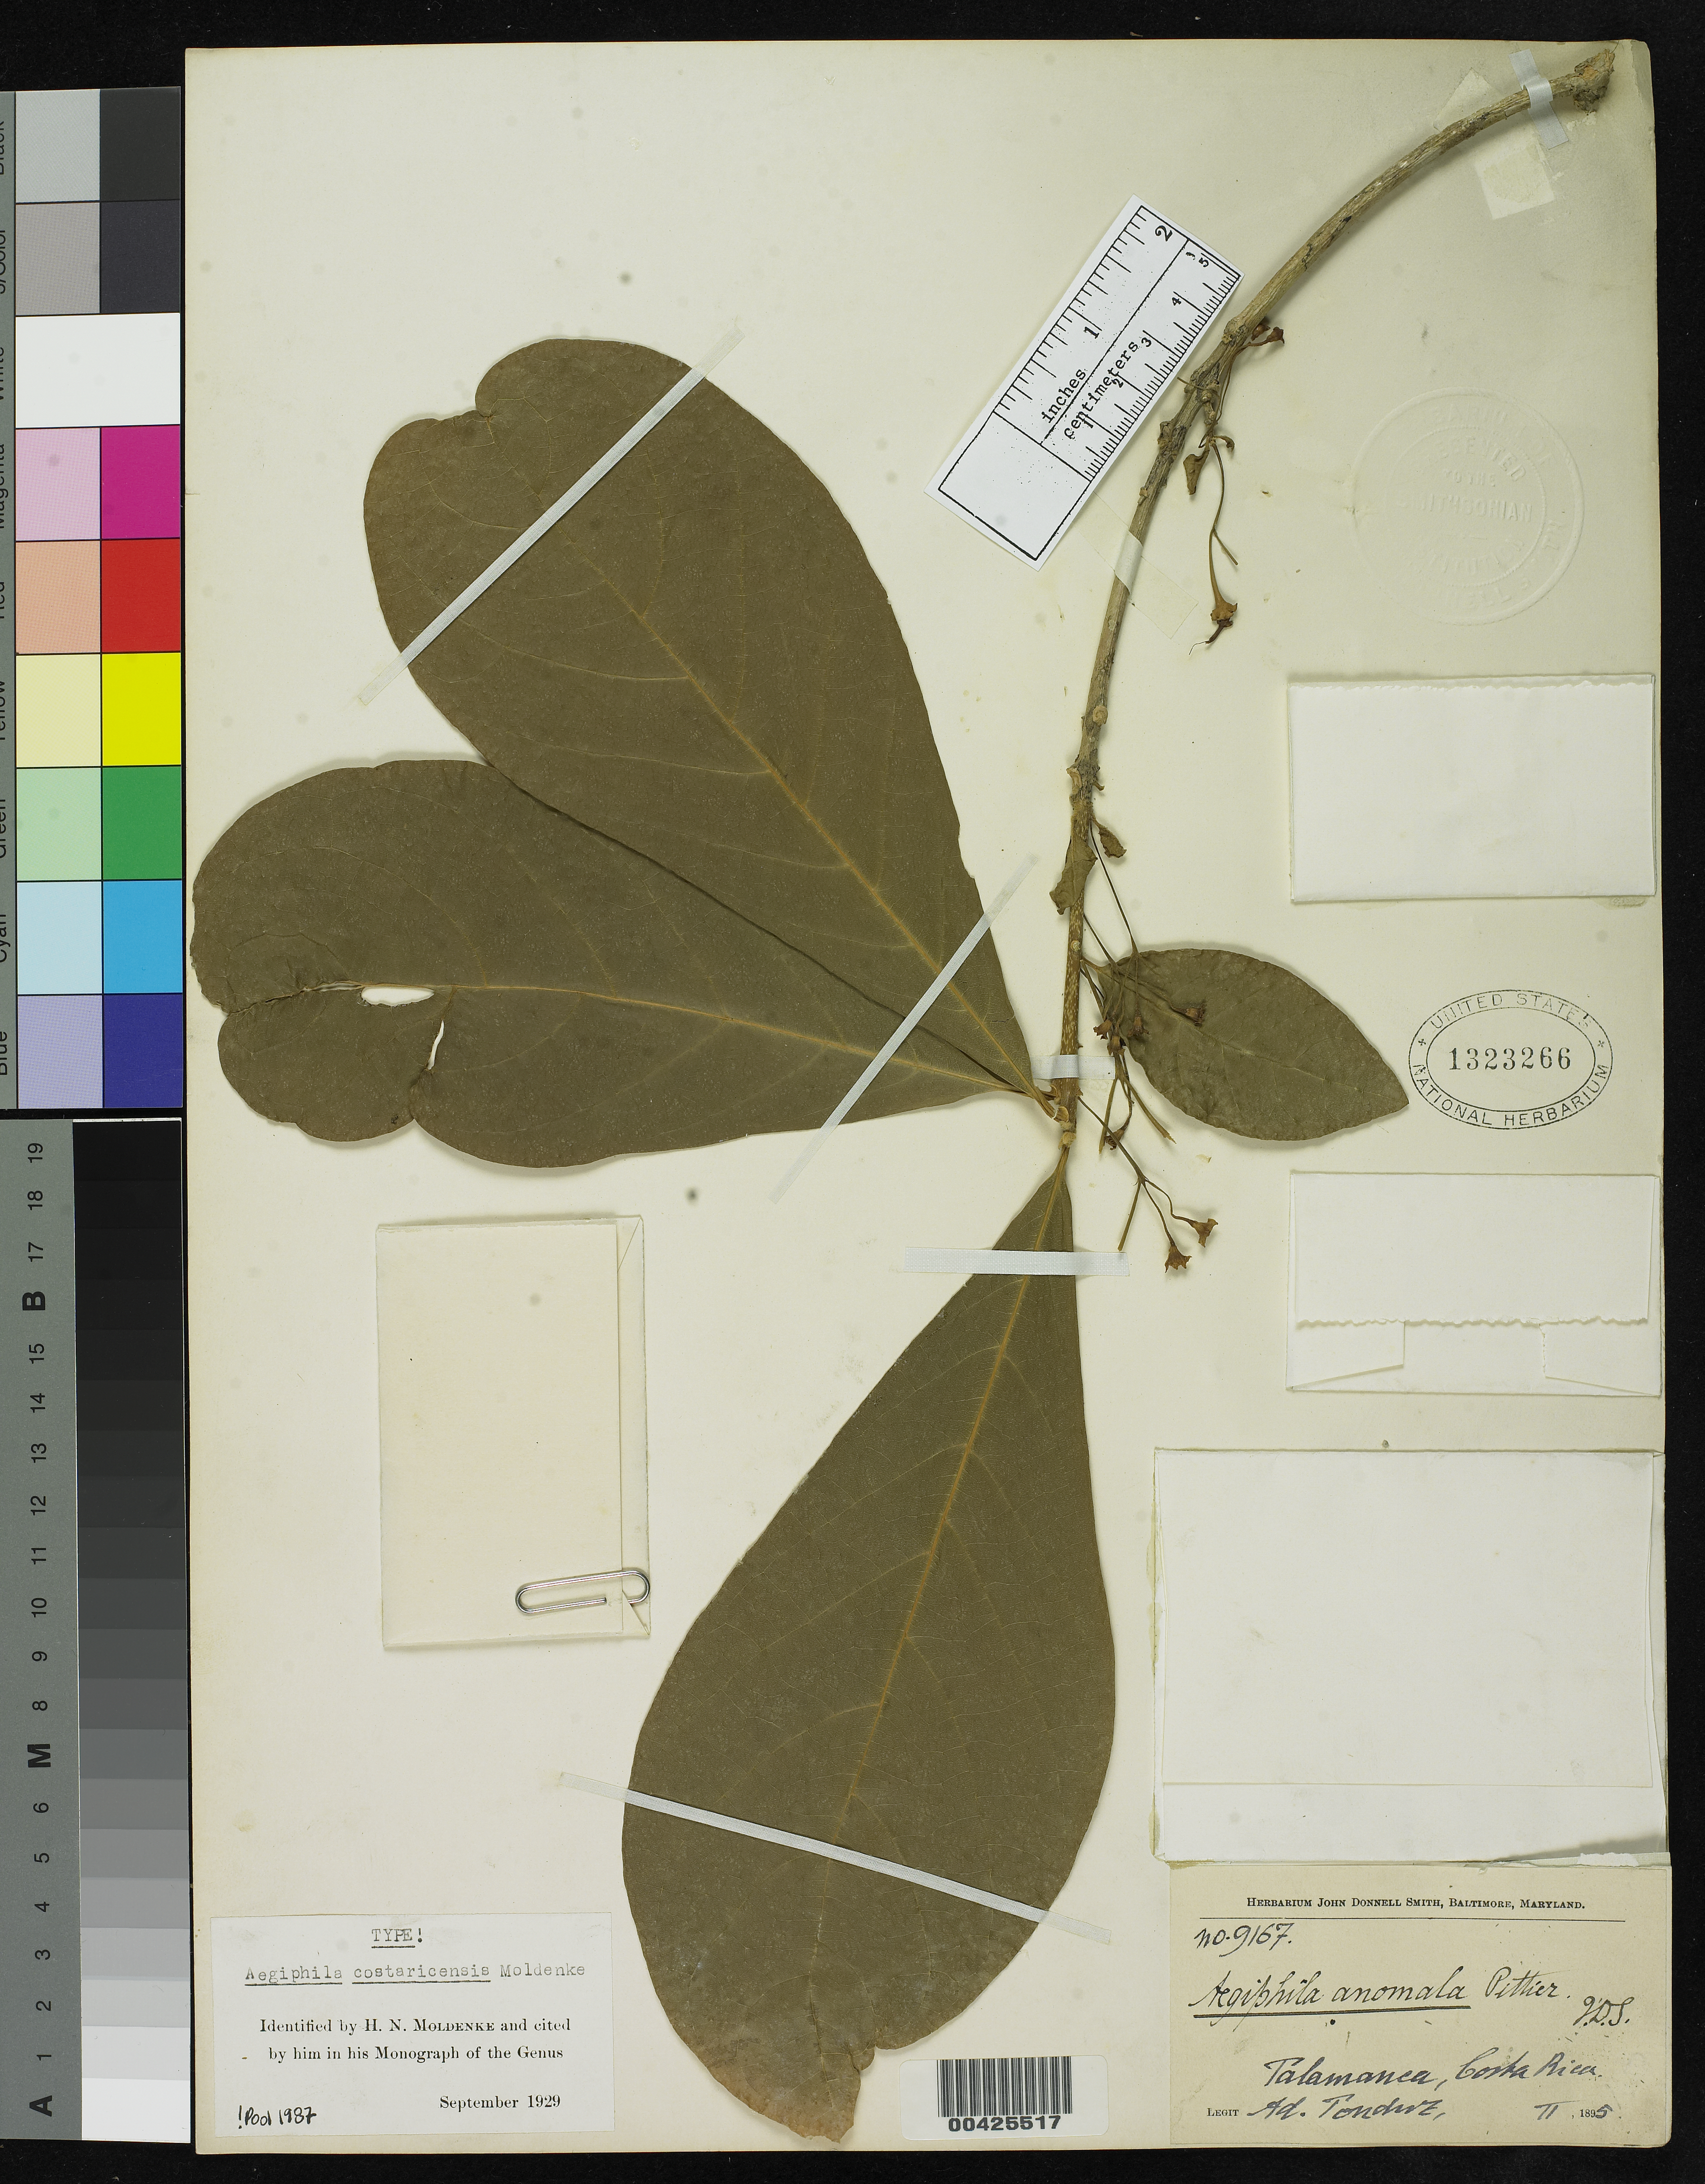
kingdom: Plantae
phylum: Tracheophyta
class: Magnoliopsida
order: Lamiales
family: Lamiaceae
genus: Aegiphila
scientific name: Aegiphila costaricensis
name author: Moldenke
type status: Holotype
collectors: A. Tonduz & H. F. Pittier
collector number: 9167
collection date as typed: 1895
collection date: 1895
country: Panama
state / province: Bocas del Toro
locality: Cordillera Talamanca; Shirores.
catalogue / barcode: US 1323266